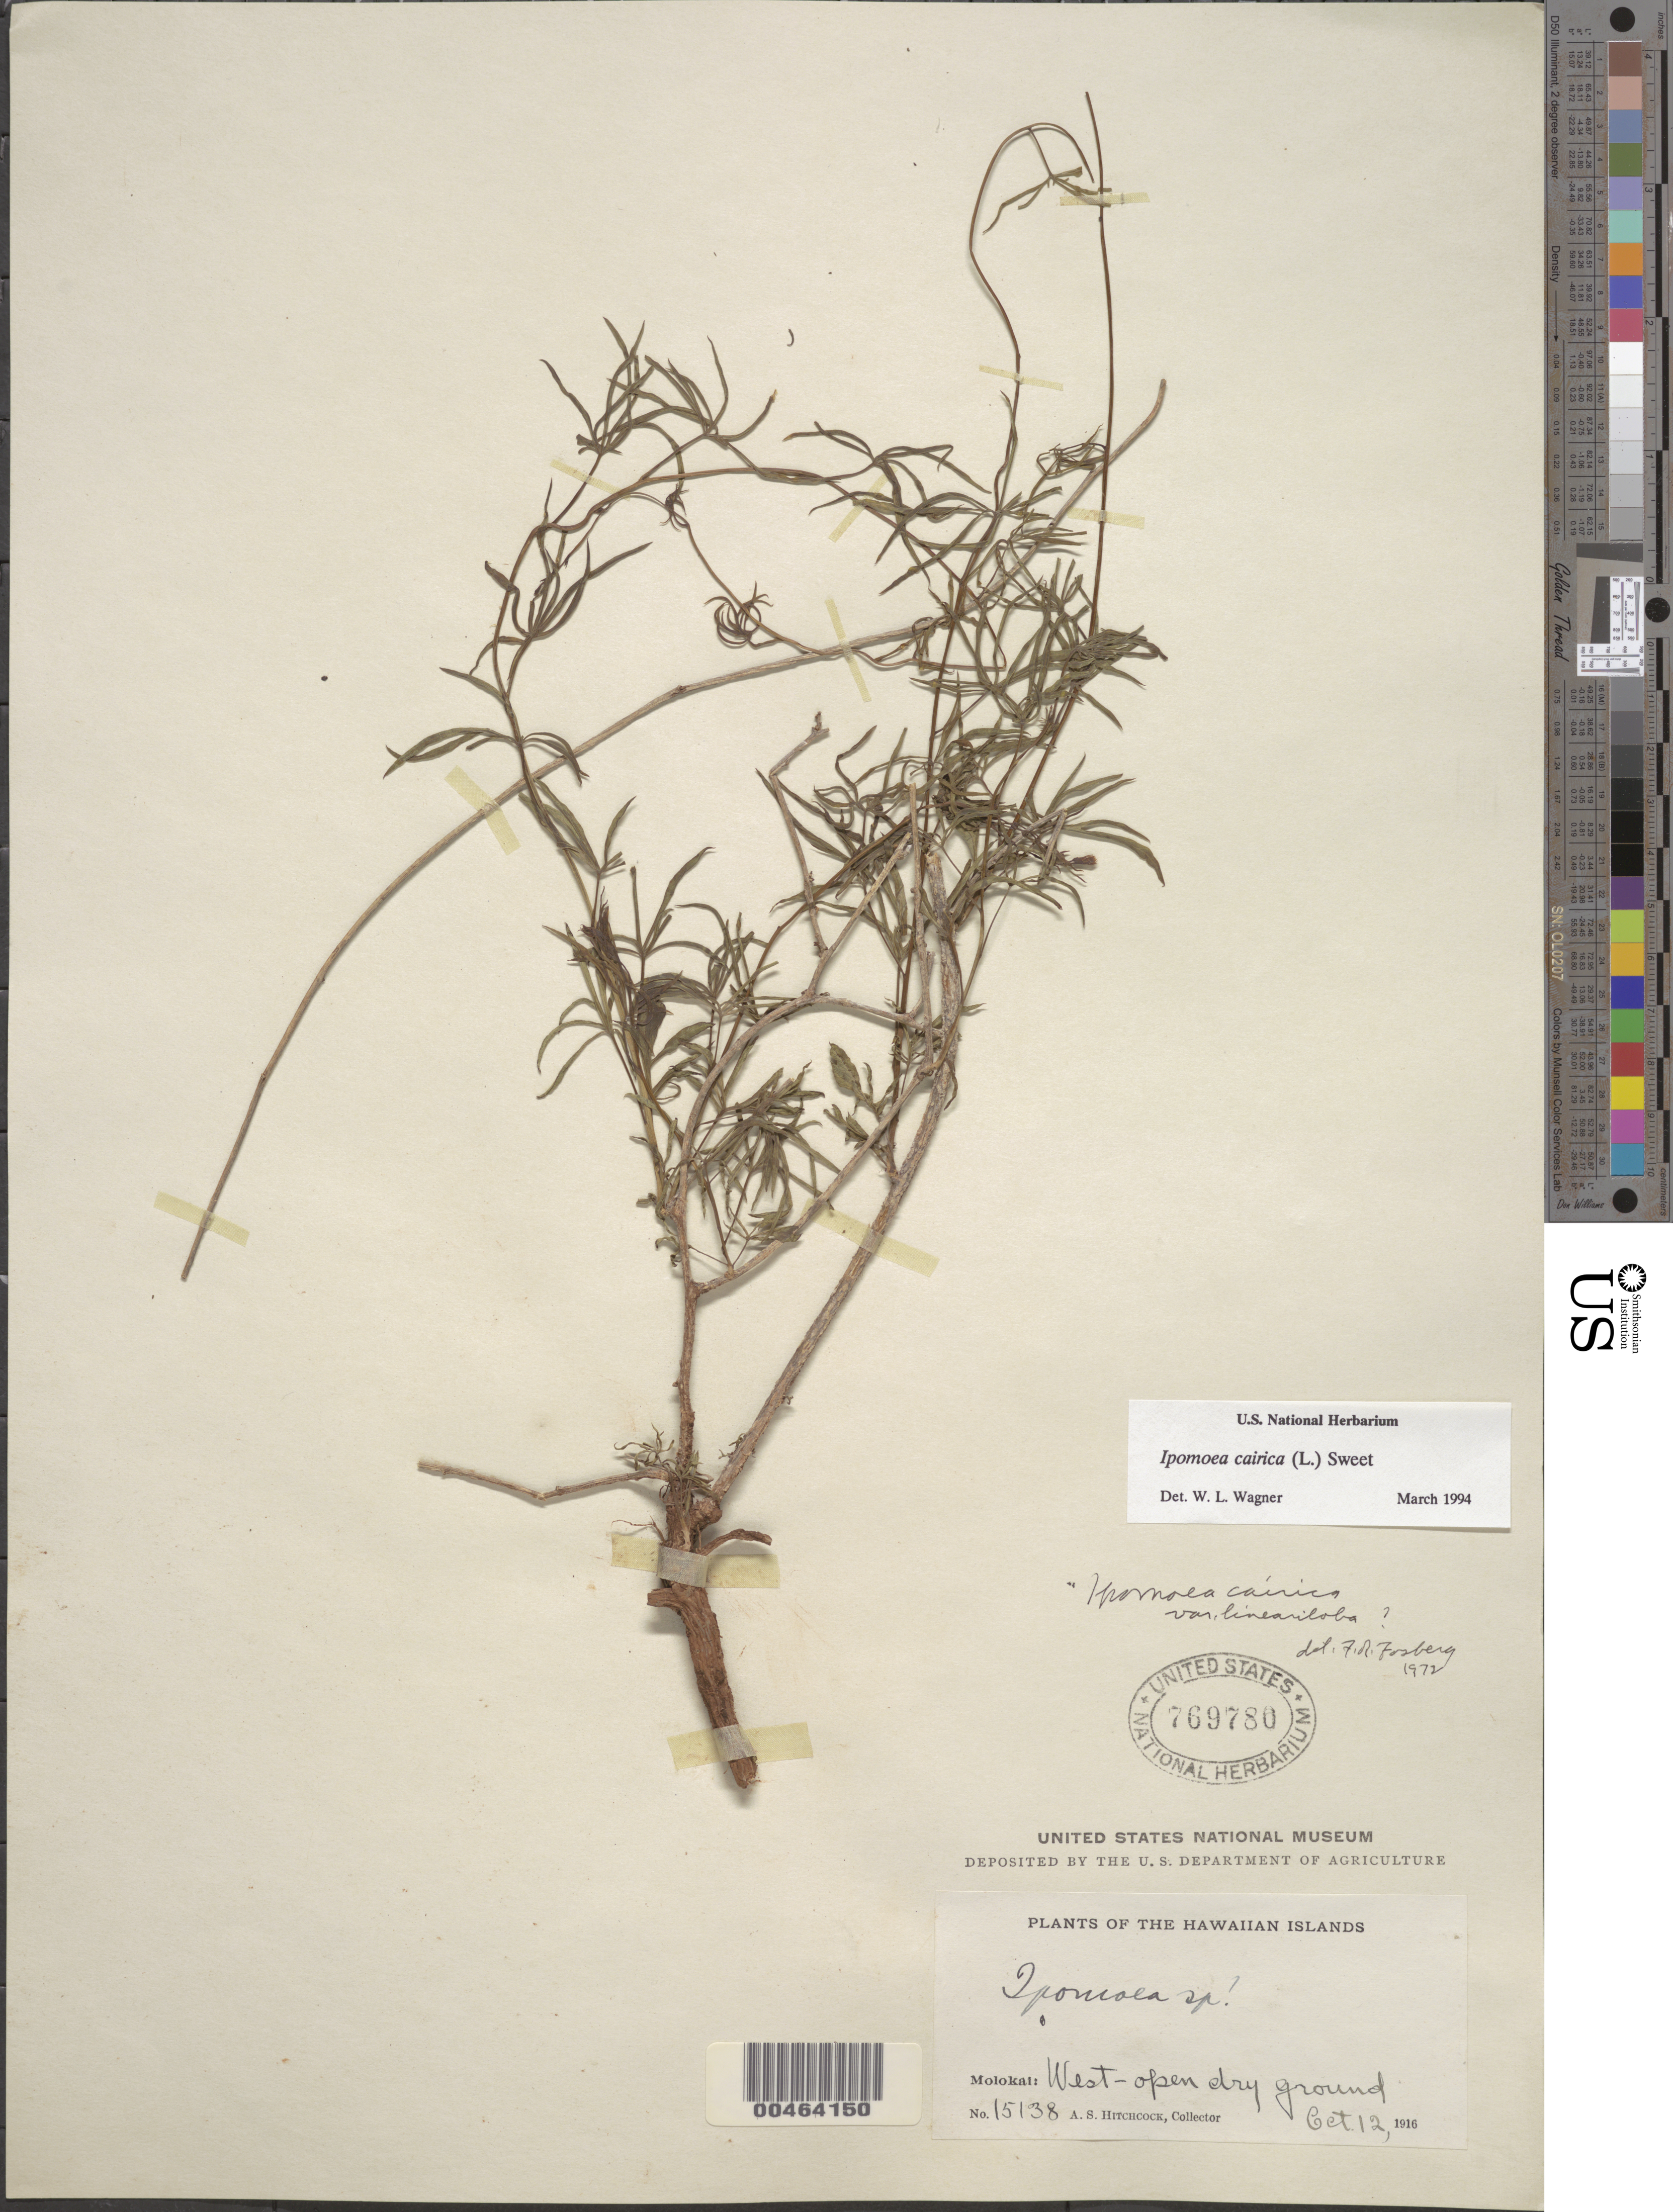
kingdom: Plantae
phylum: Tracheophyta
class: Magnoliopsida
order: Solanales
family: Convolvulaceae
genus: Ipomoea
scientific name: Ipomoea cairica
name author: (L.) Sweet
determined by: Wagner, W. L., (BOT), Smithsonian Institution - National Museum of Natural History (UNITED STATES)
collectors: A. S. Hitchcock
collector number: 15138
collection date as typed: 12 Oct 1916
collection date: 1916-10-12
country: United States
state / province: Hawaii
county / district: Maui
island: Moloka'i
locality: West Molokai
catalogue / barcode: US 769780